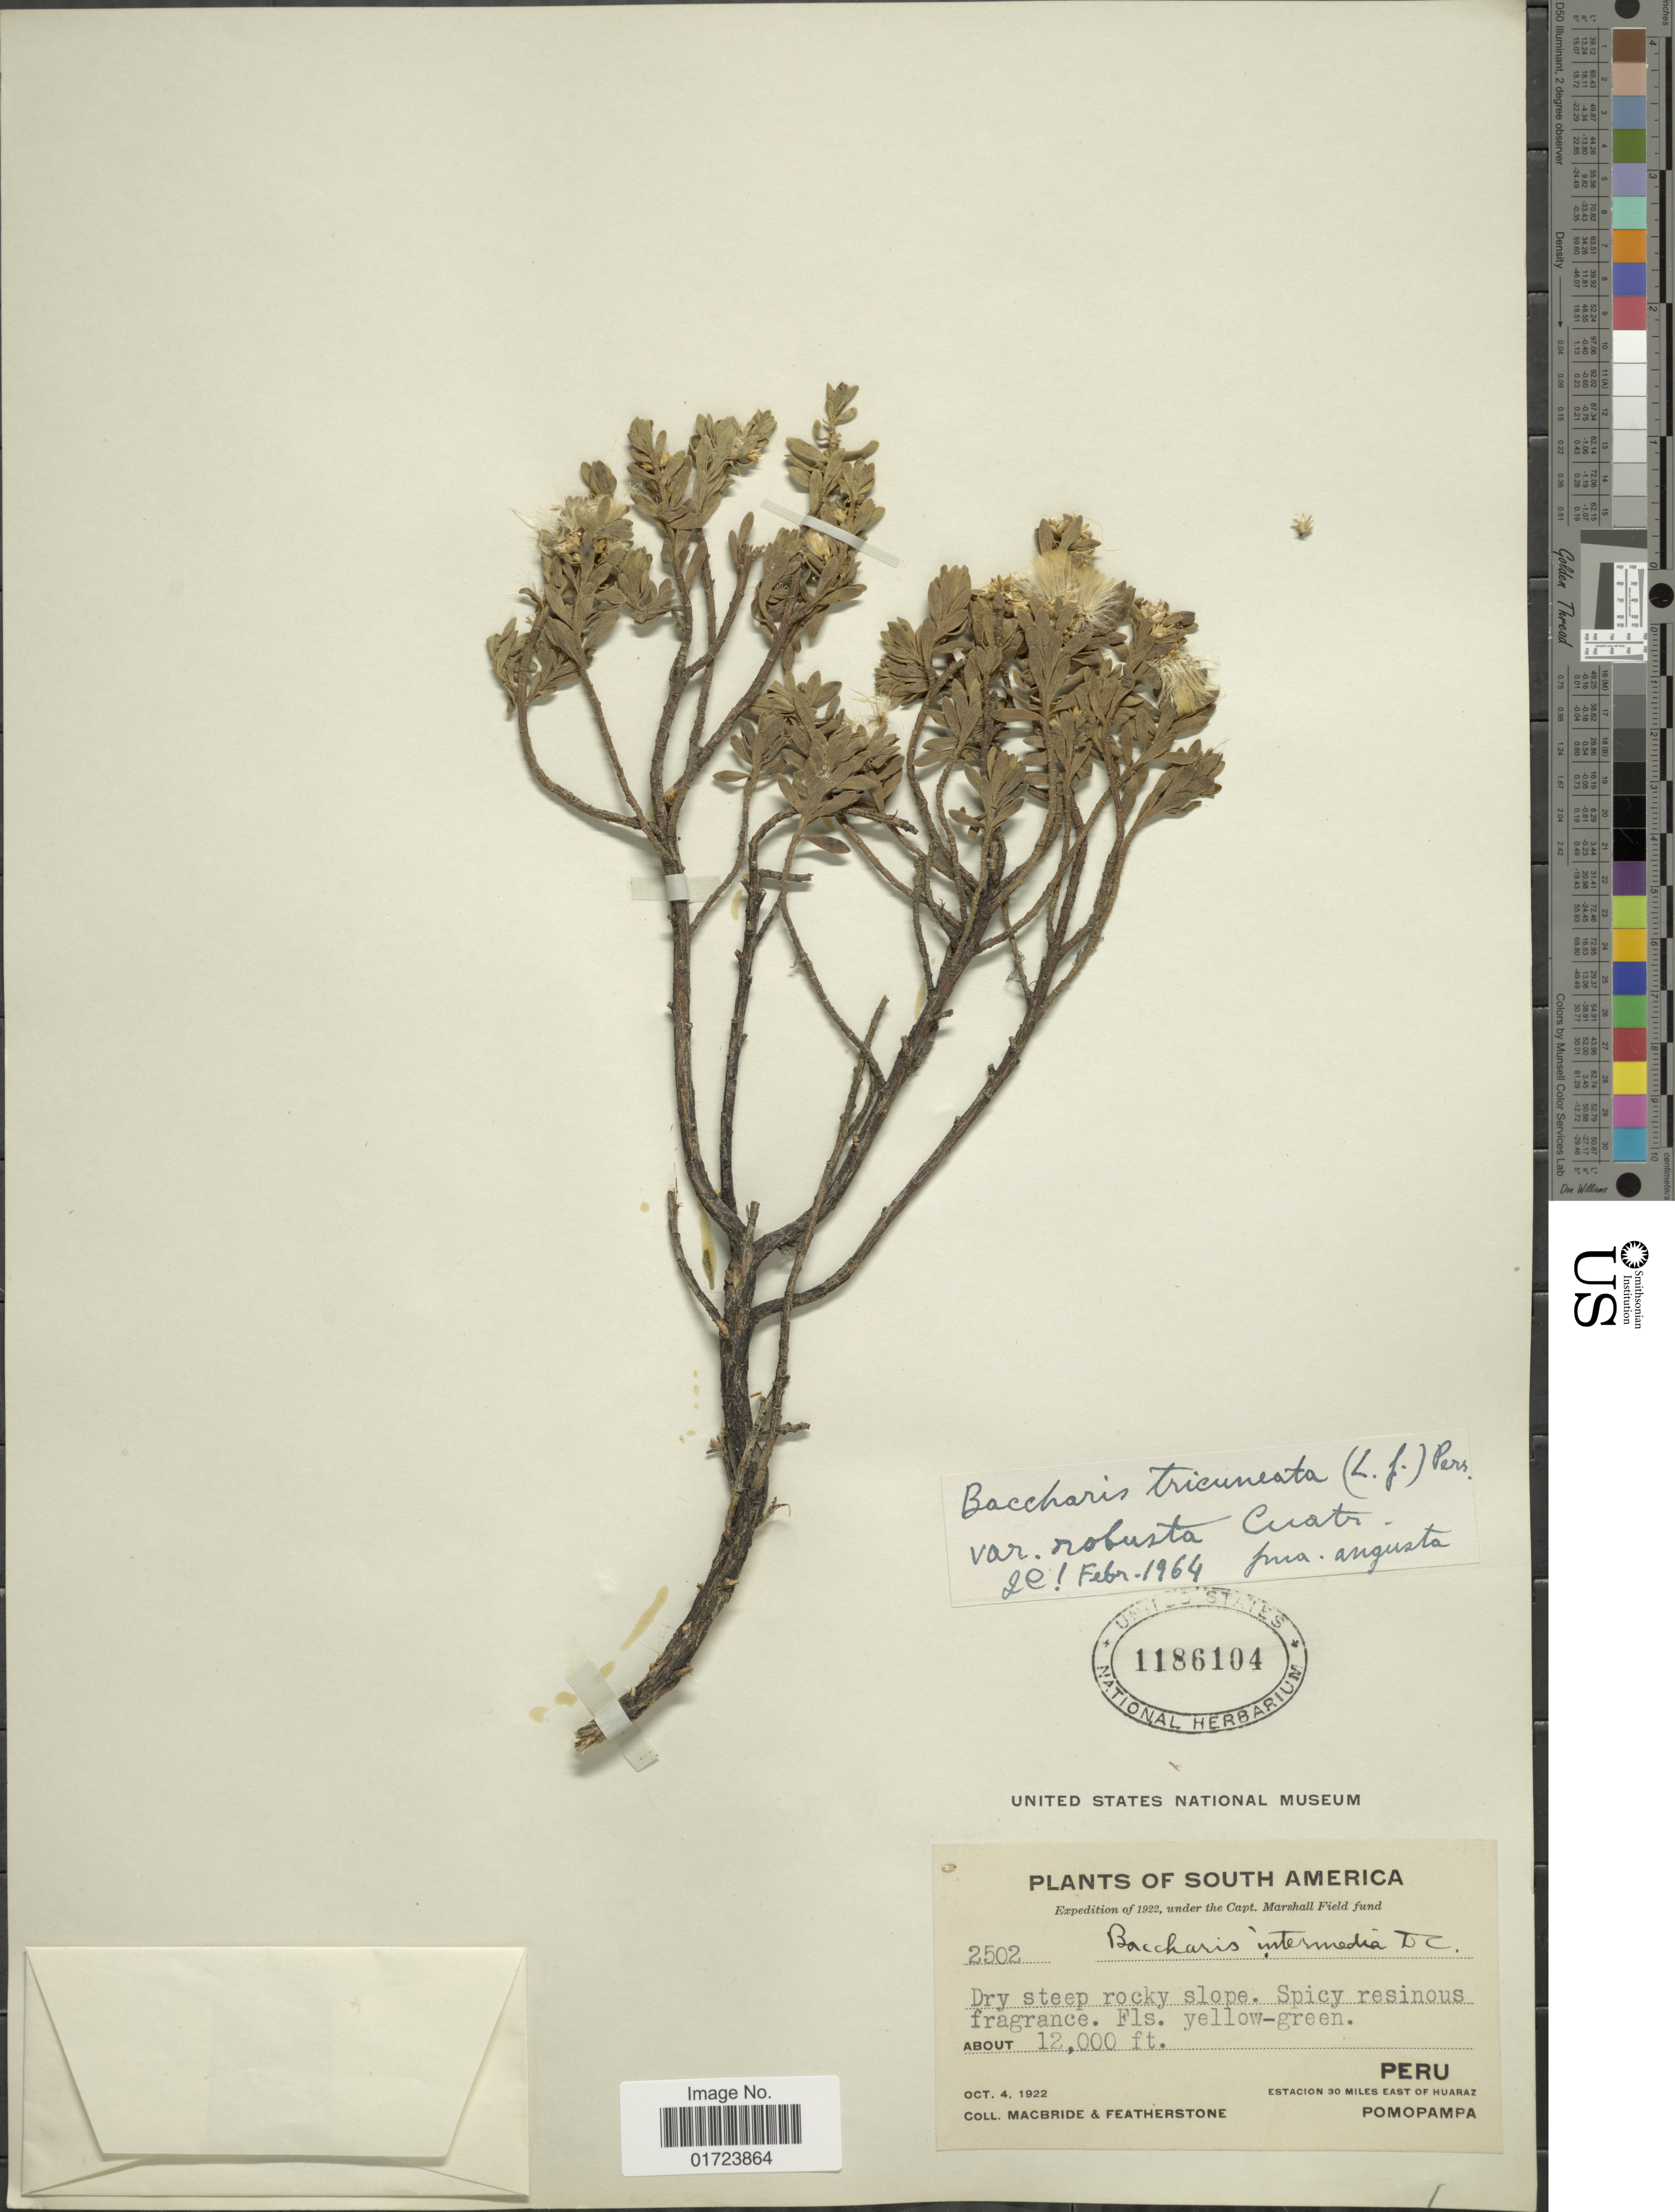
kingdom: Plantae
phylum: Tracheophyta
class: Magnoliopsida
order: Asterales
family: Asteraceae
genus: Baccharis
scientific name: Baccharis tricuneata var. robusta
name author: Cuatrec.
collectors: Macbride, -- & -. Featherstone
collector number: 2502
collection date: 1922-10-04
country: Peru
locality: Per, Estacion 30 miles east of Huaraz. Pomopampa.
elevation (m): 3658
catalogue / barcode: US 1186104